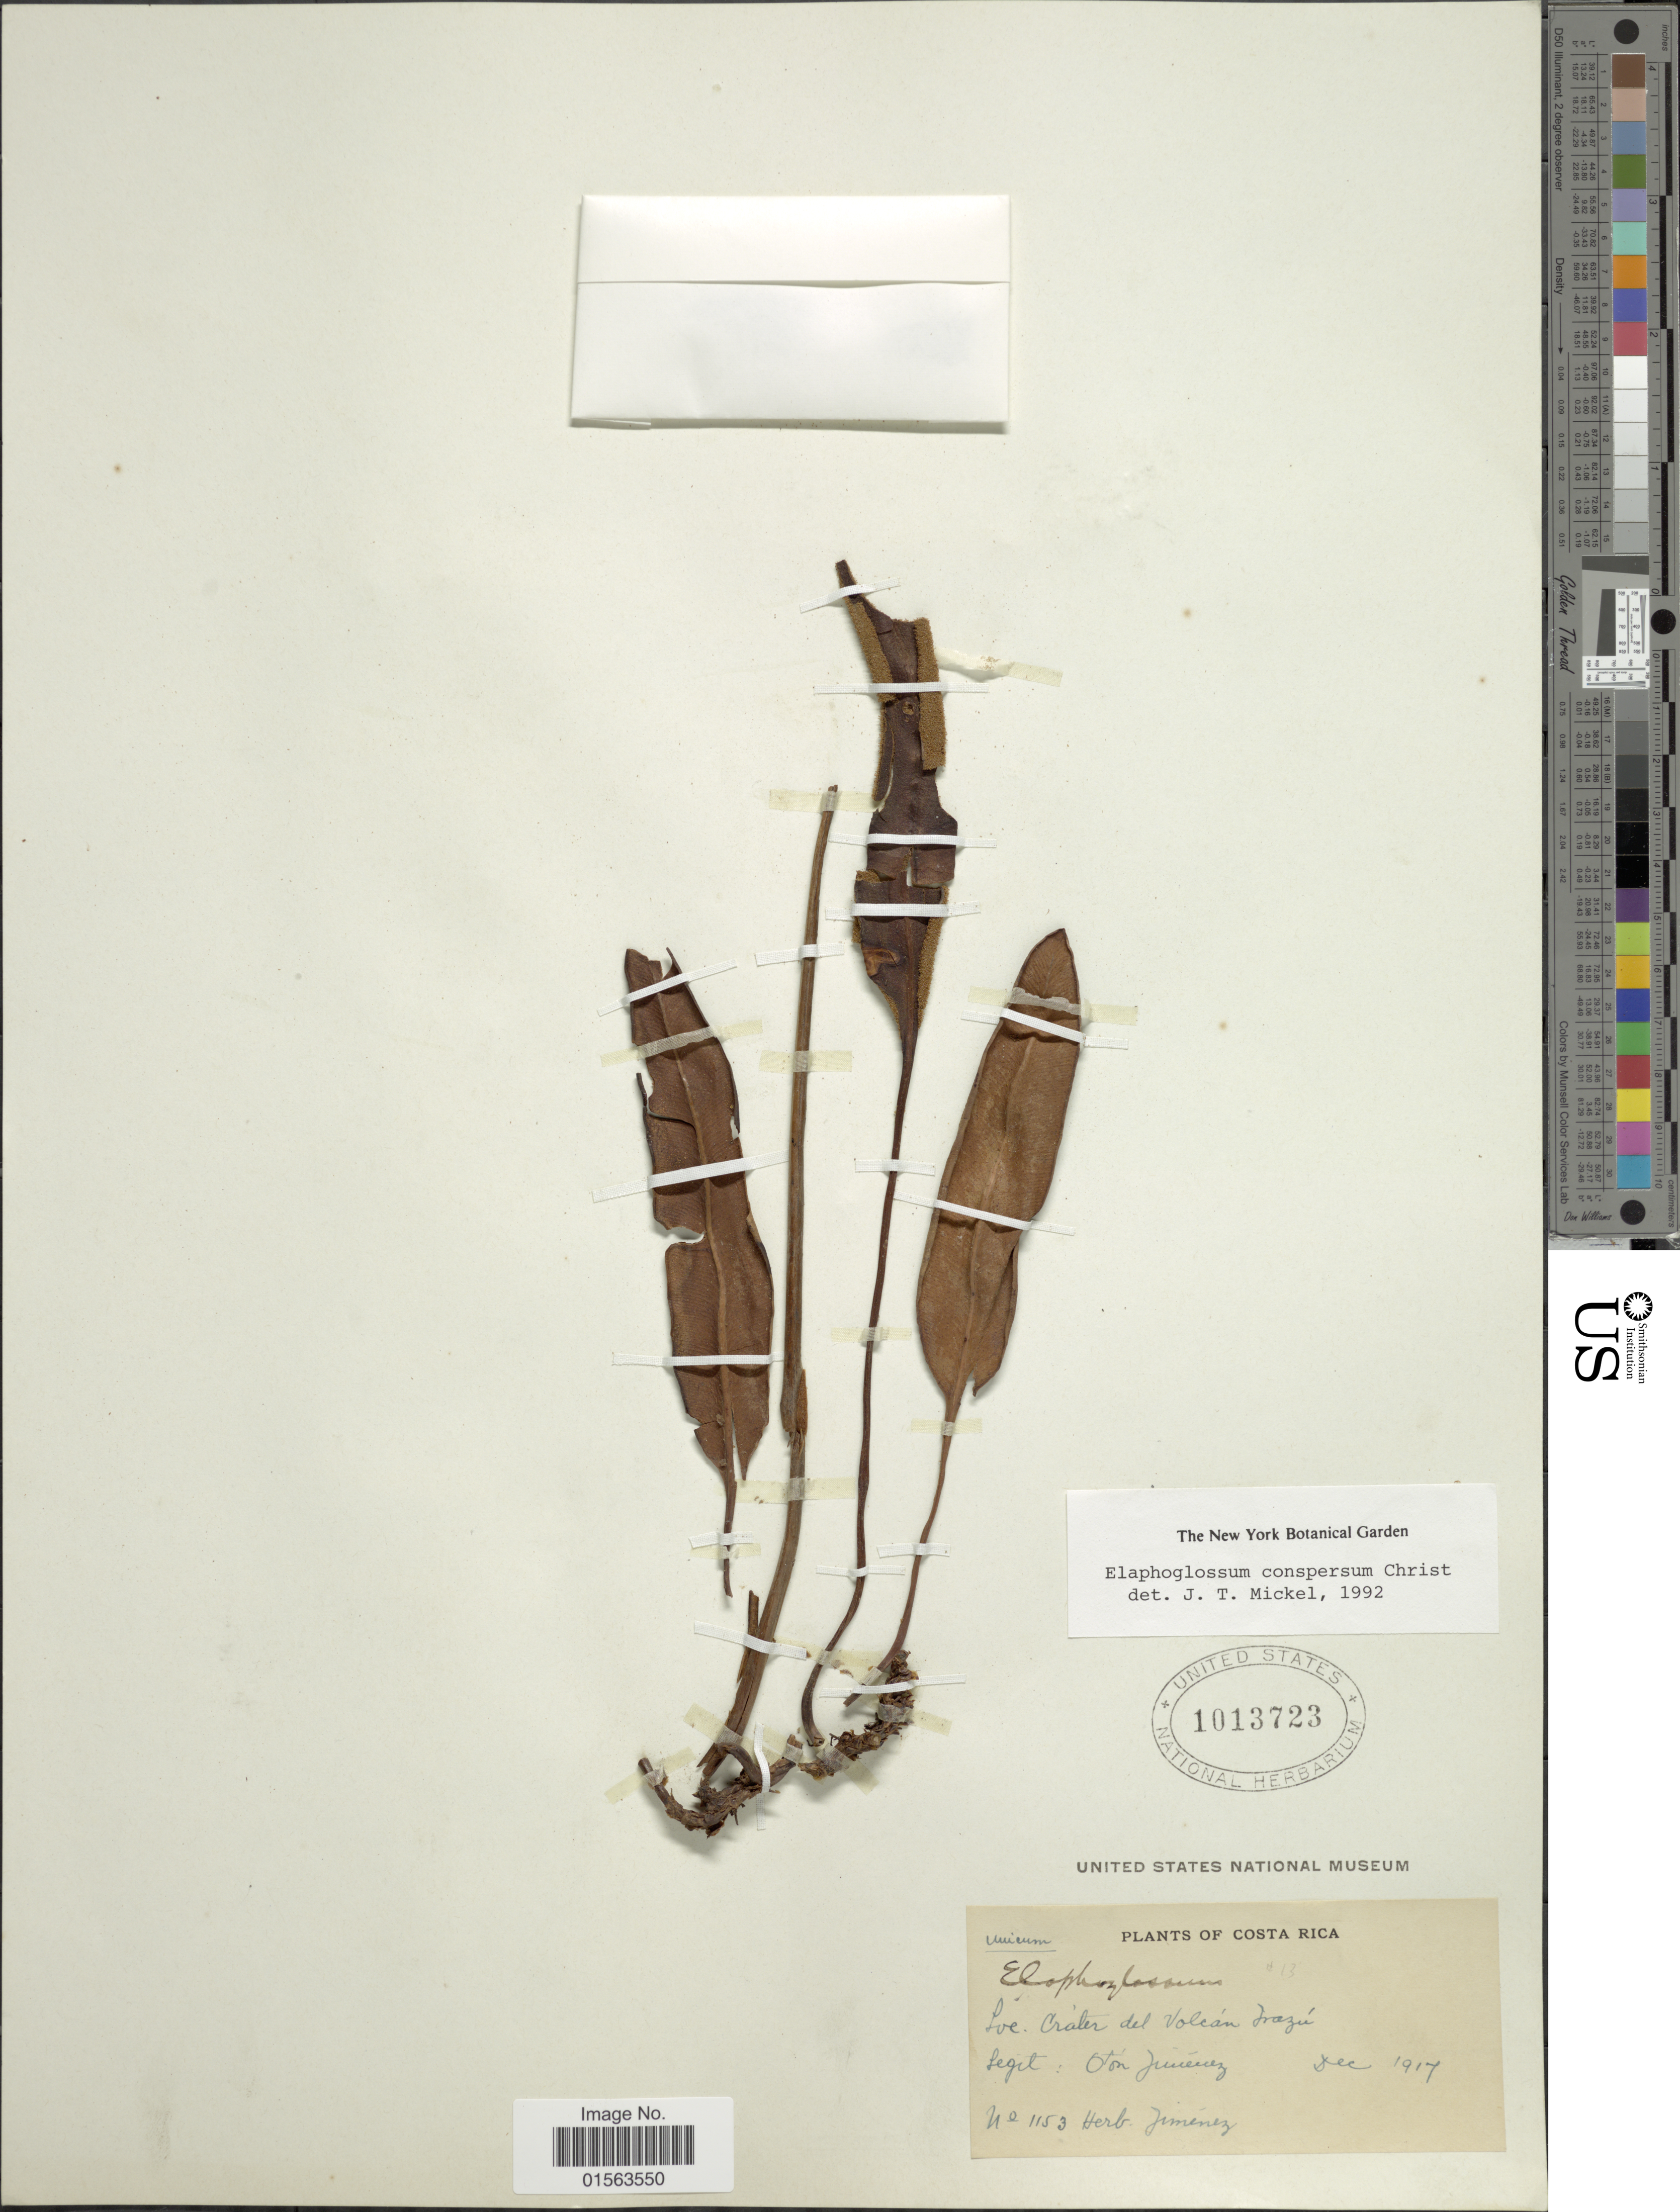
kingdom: Plantae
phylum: Tracheophyta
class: Polypodiopsida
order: Polypodiales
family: Dryopteridaceae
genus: Elaphoglossum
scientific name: Elaphoglossum conspersum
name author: Christ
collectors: O. Jimenez L.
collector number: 1153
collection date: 1917-12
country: Costa Rica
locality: Crater del Volcan Irazu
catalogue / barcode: US 41013723